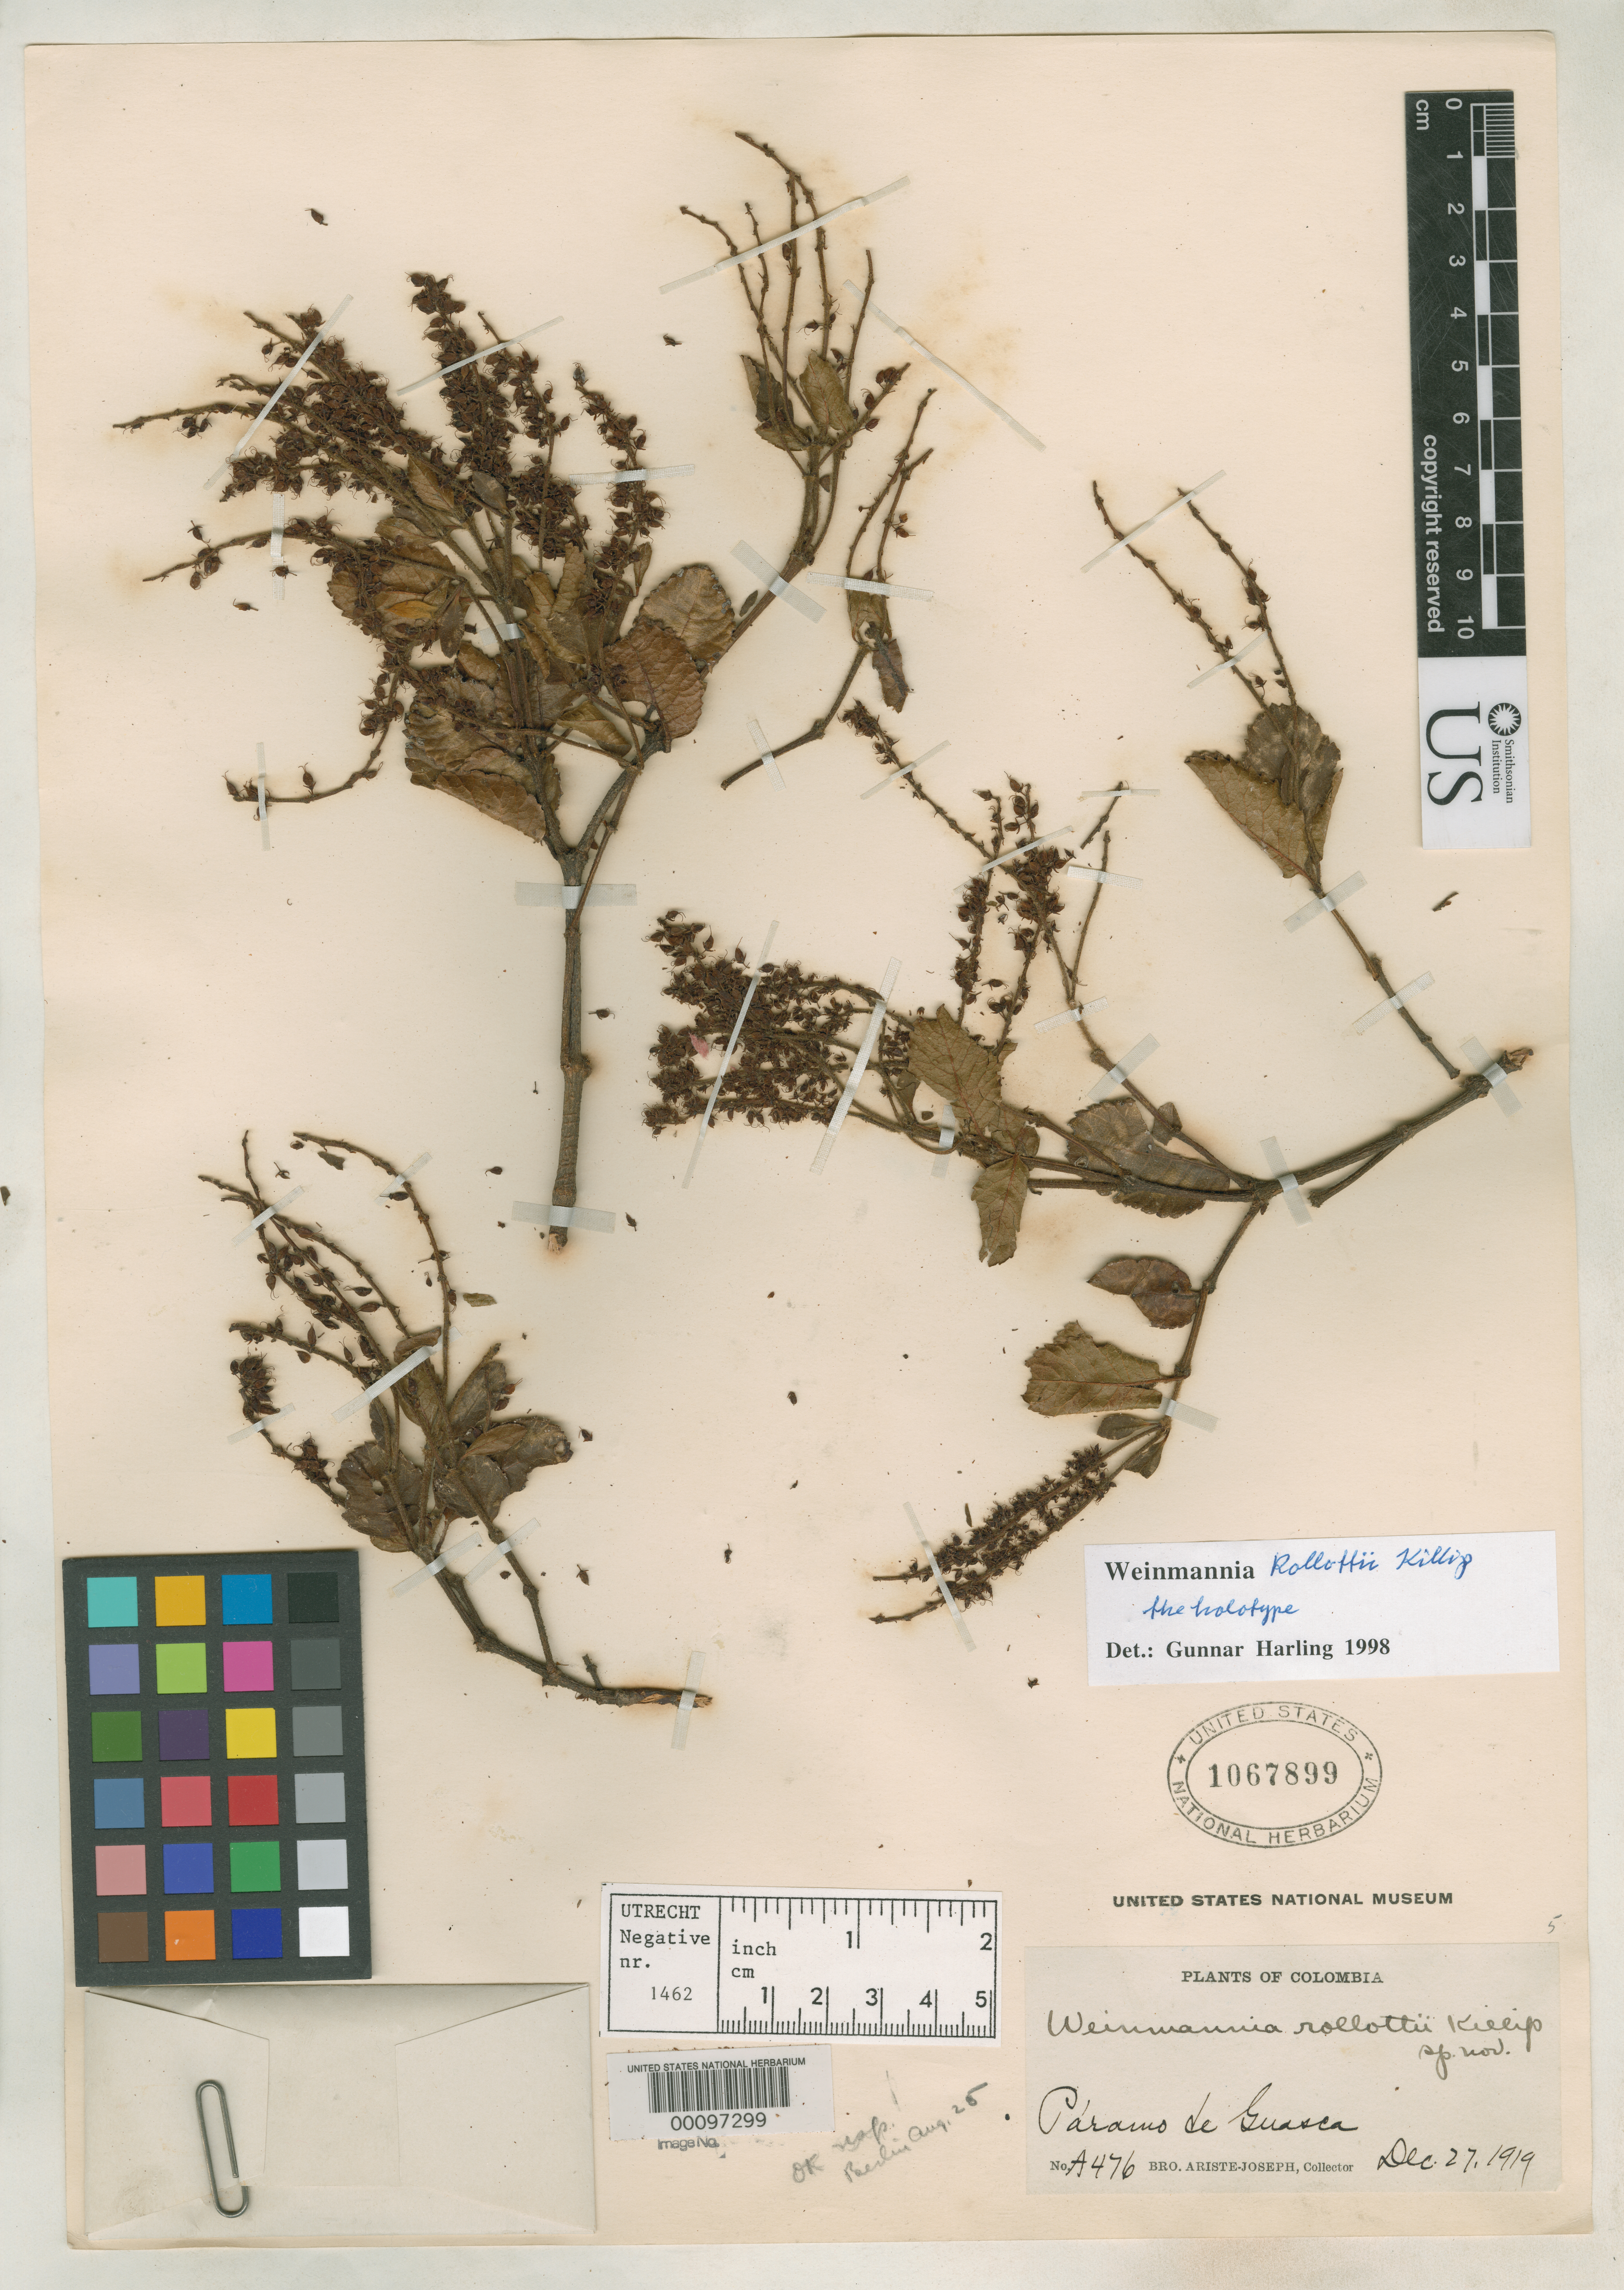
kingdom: Plantae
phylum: Tracheophyta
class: Magnoliopsida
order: Oxalidales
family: Cunoniaceae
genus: Weinmannia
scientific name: Weinmannia rollottii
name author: Killip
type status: Holotype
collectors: M. Rollot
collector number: Ariste-Joseph A-476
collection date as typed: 27 Dec 1919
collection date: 1919-12-27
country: Colombia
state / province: Cundinamarca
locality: Paramo de Guasca.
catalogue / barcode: US 1067899